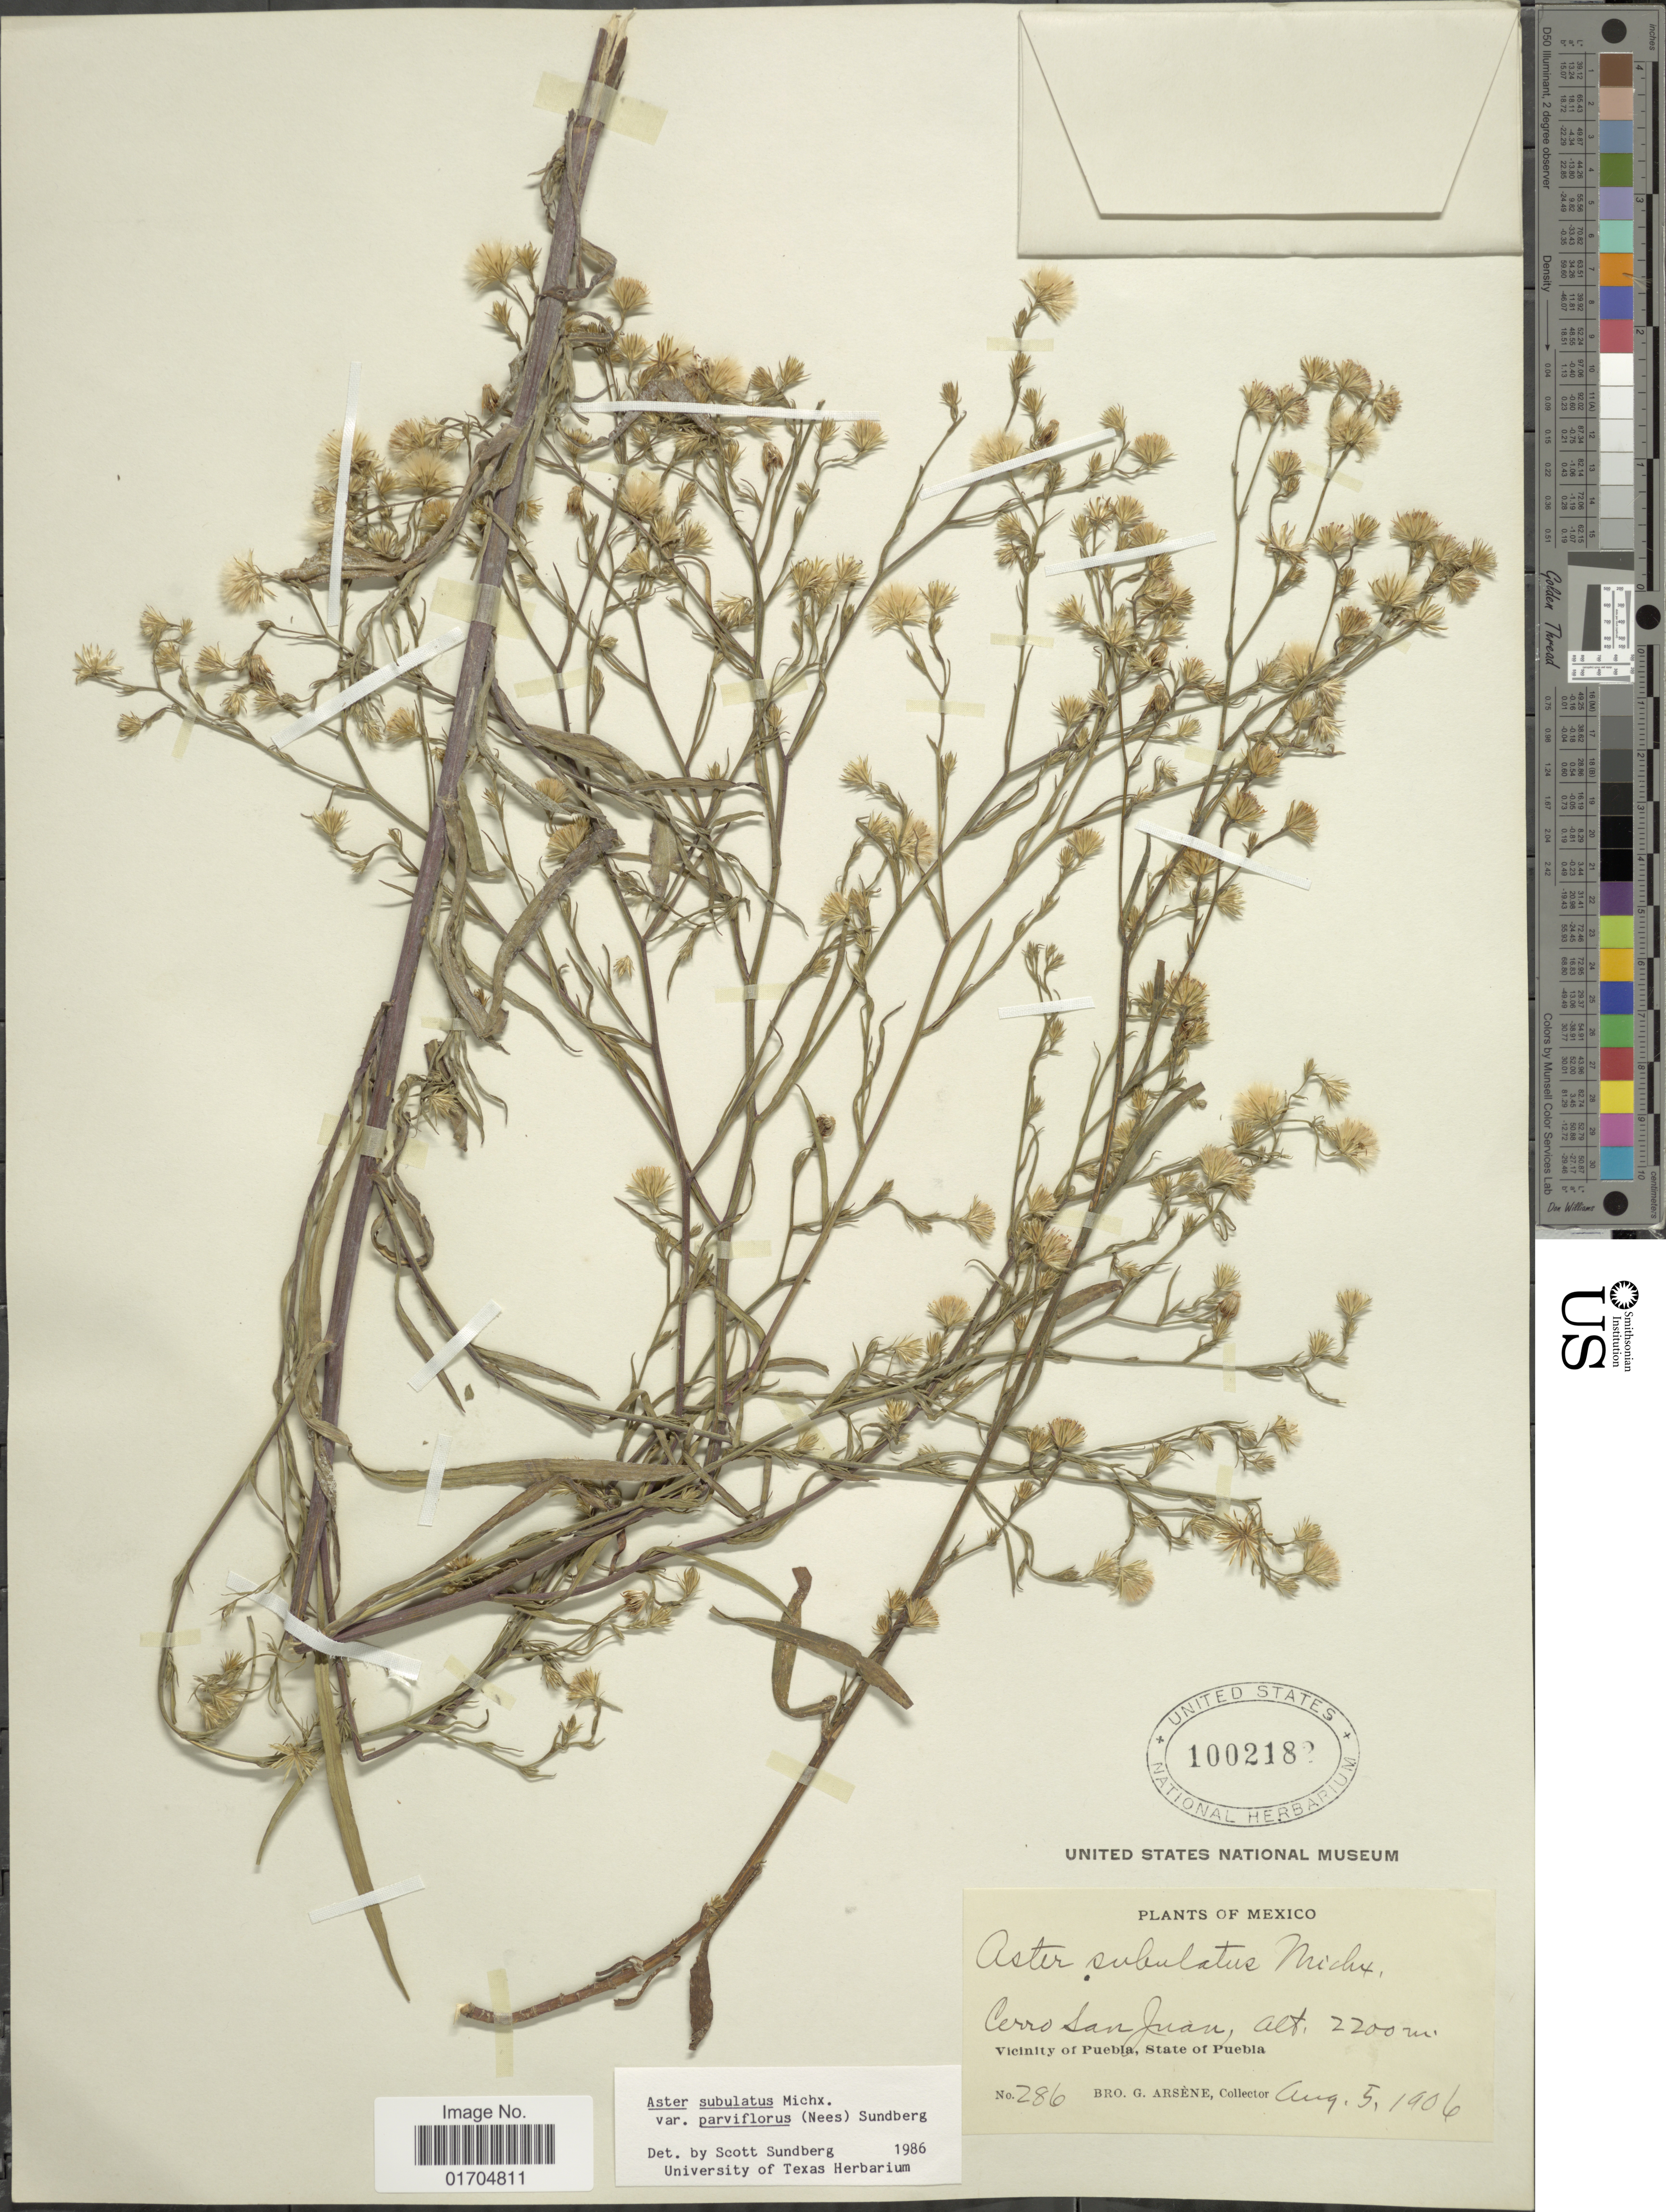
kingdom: Plantae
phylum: Tracheophyta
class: Magnoliopsida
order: Asterales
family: Asteraceae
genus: Symphyotrichum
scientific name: Symphyotrichum subulatum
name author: (Michx.) G.L. Nesom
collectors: Bro. G. Arsène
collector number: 286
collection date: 1906-08-05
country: Mexico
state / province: Puebla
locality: Cerro San Juan, Vicinity of Puebla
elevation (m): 2200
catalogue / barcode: US 1002182